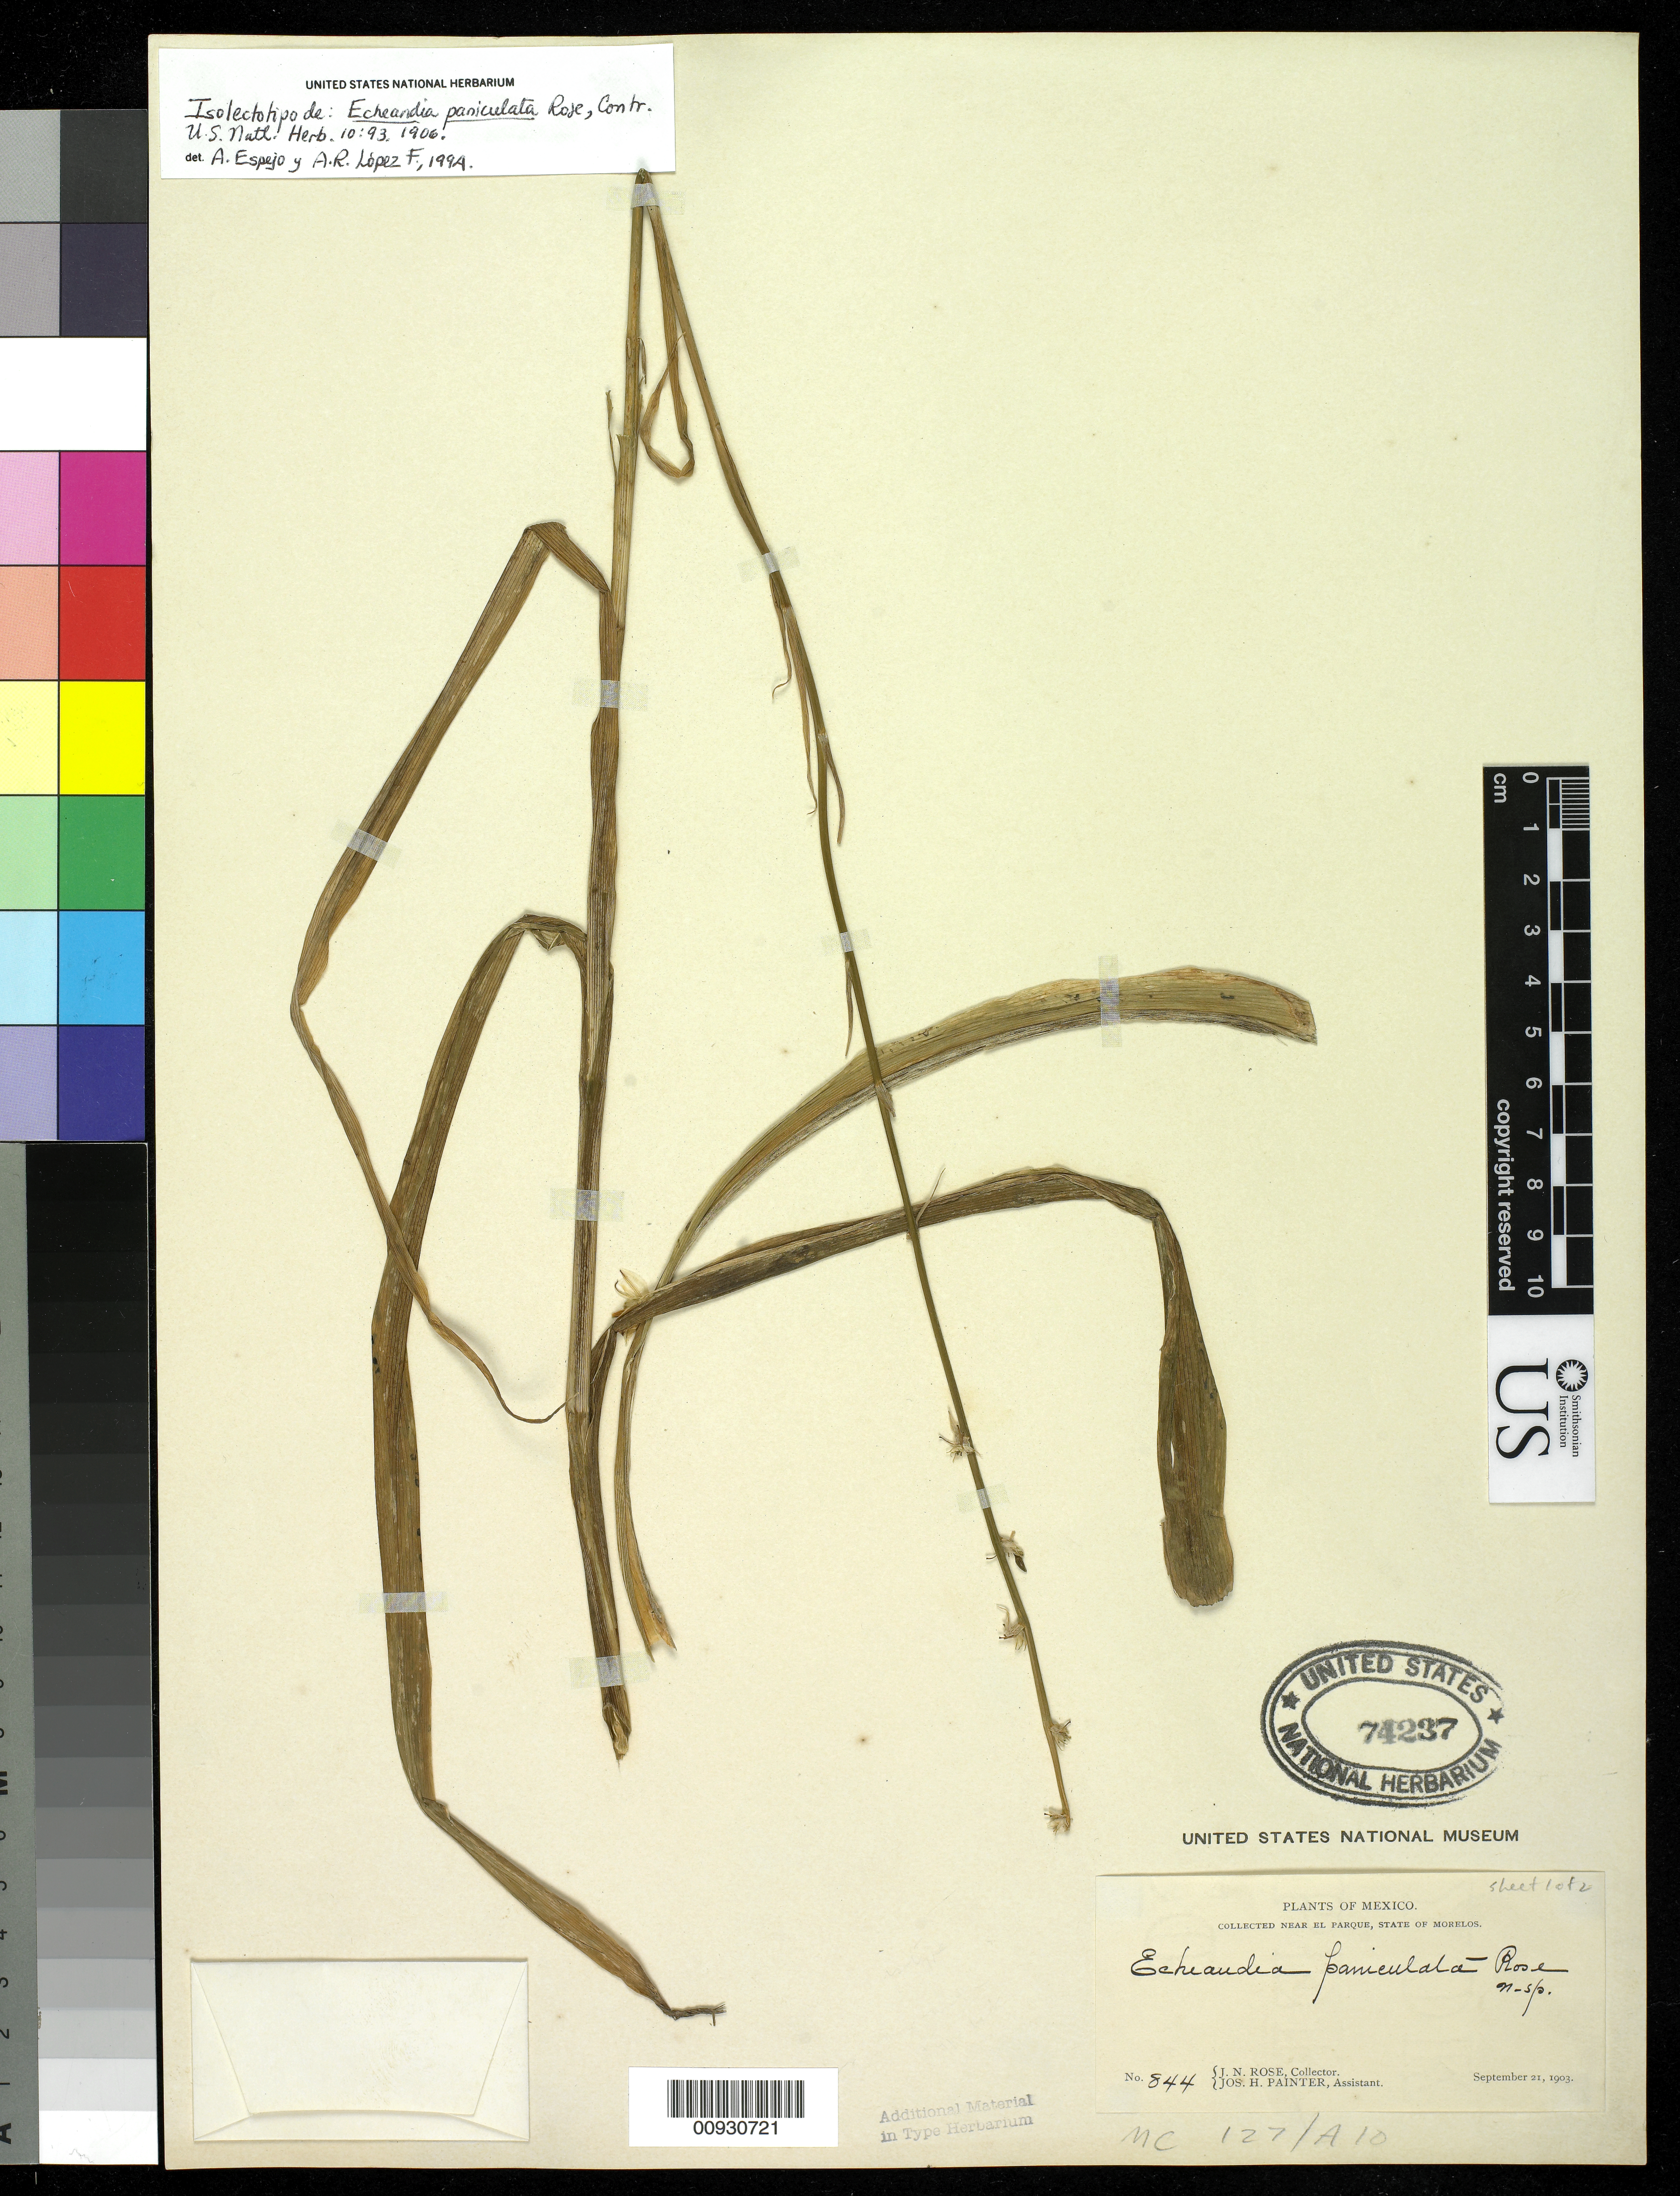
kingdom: Plantae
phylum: Tracheophyta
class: Liliopsida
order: Asparagales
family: Asparagaceae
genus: Echeandia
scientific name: Echeandia paniculata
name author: Rose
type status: Isolectotype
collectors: J. N. Rose & J. H. Painter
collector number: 844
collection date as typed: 21 Sep 1903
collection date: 1903-09-21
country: Mexico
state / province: Morelos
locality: Near El Parque, state of Morelos. [Protologue, "on bluff at Tepoxtlan, Morelos, September 2, 1903 (no. 844), and flowered in Washington, November, 1904."]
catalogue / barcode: US 74237